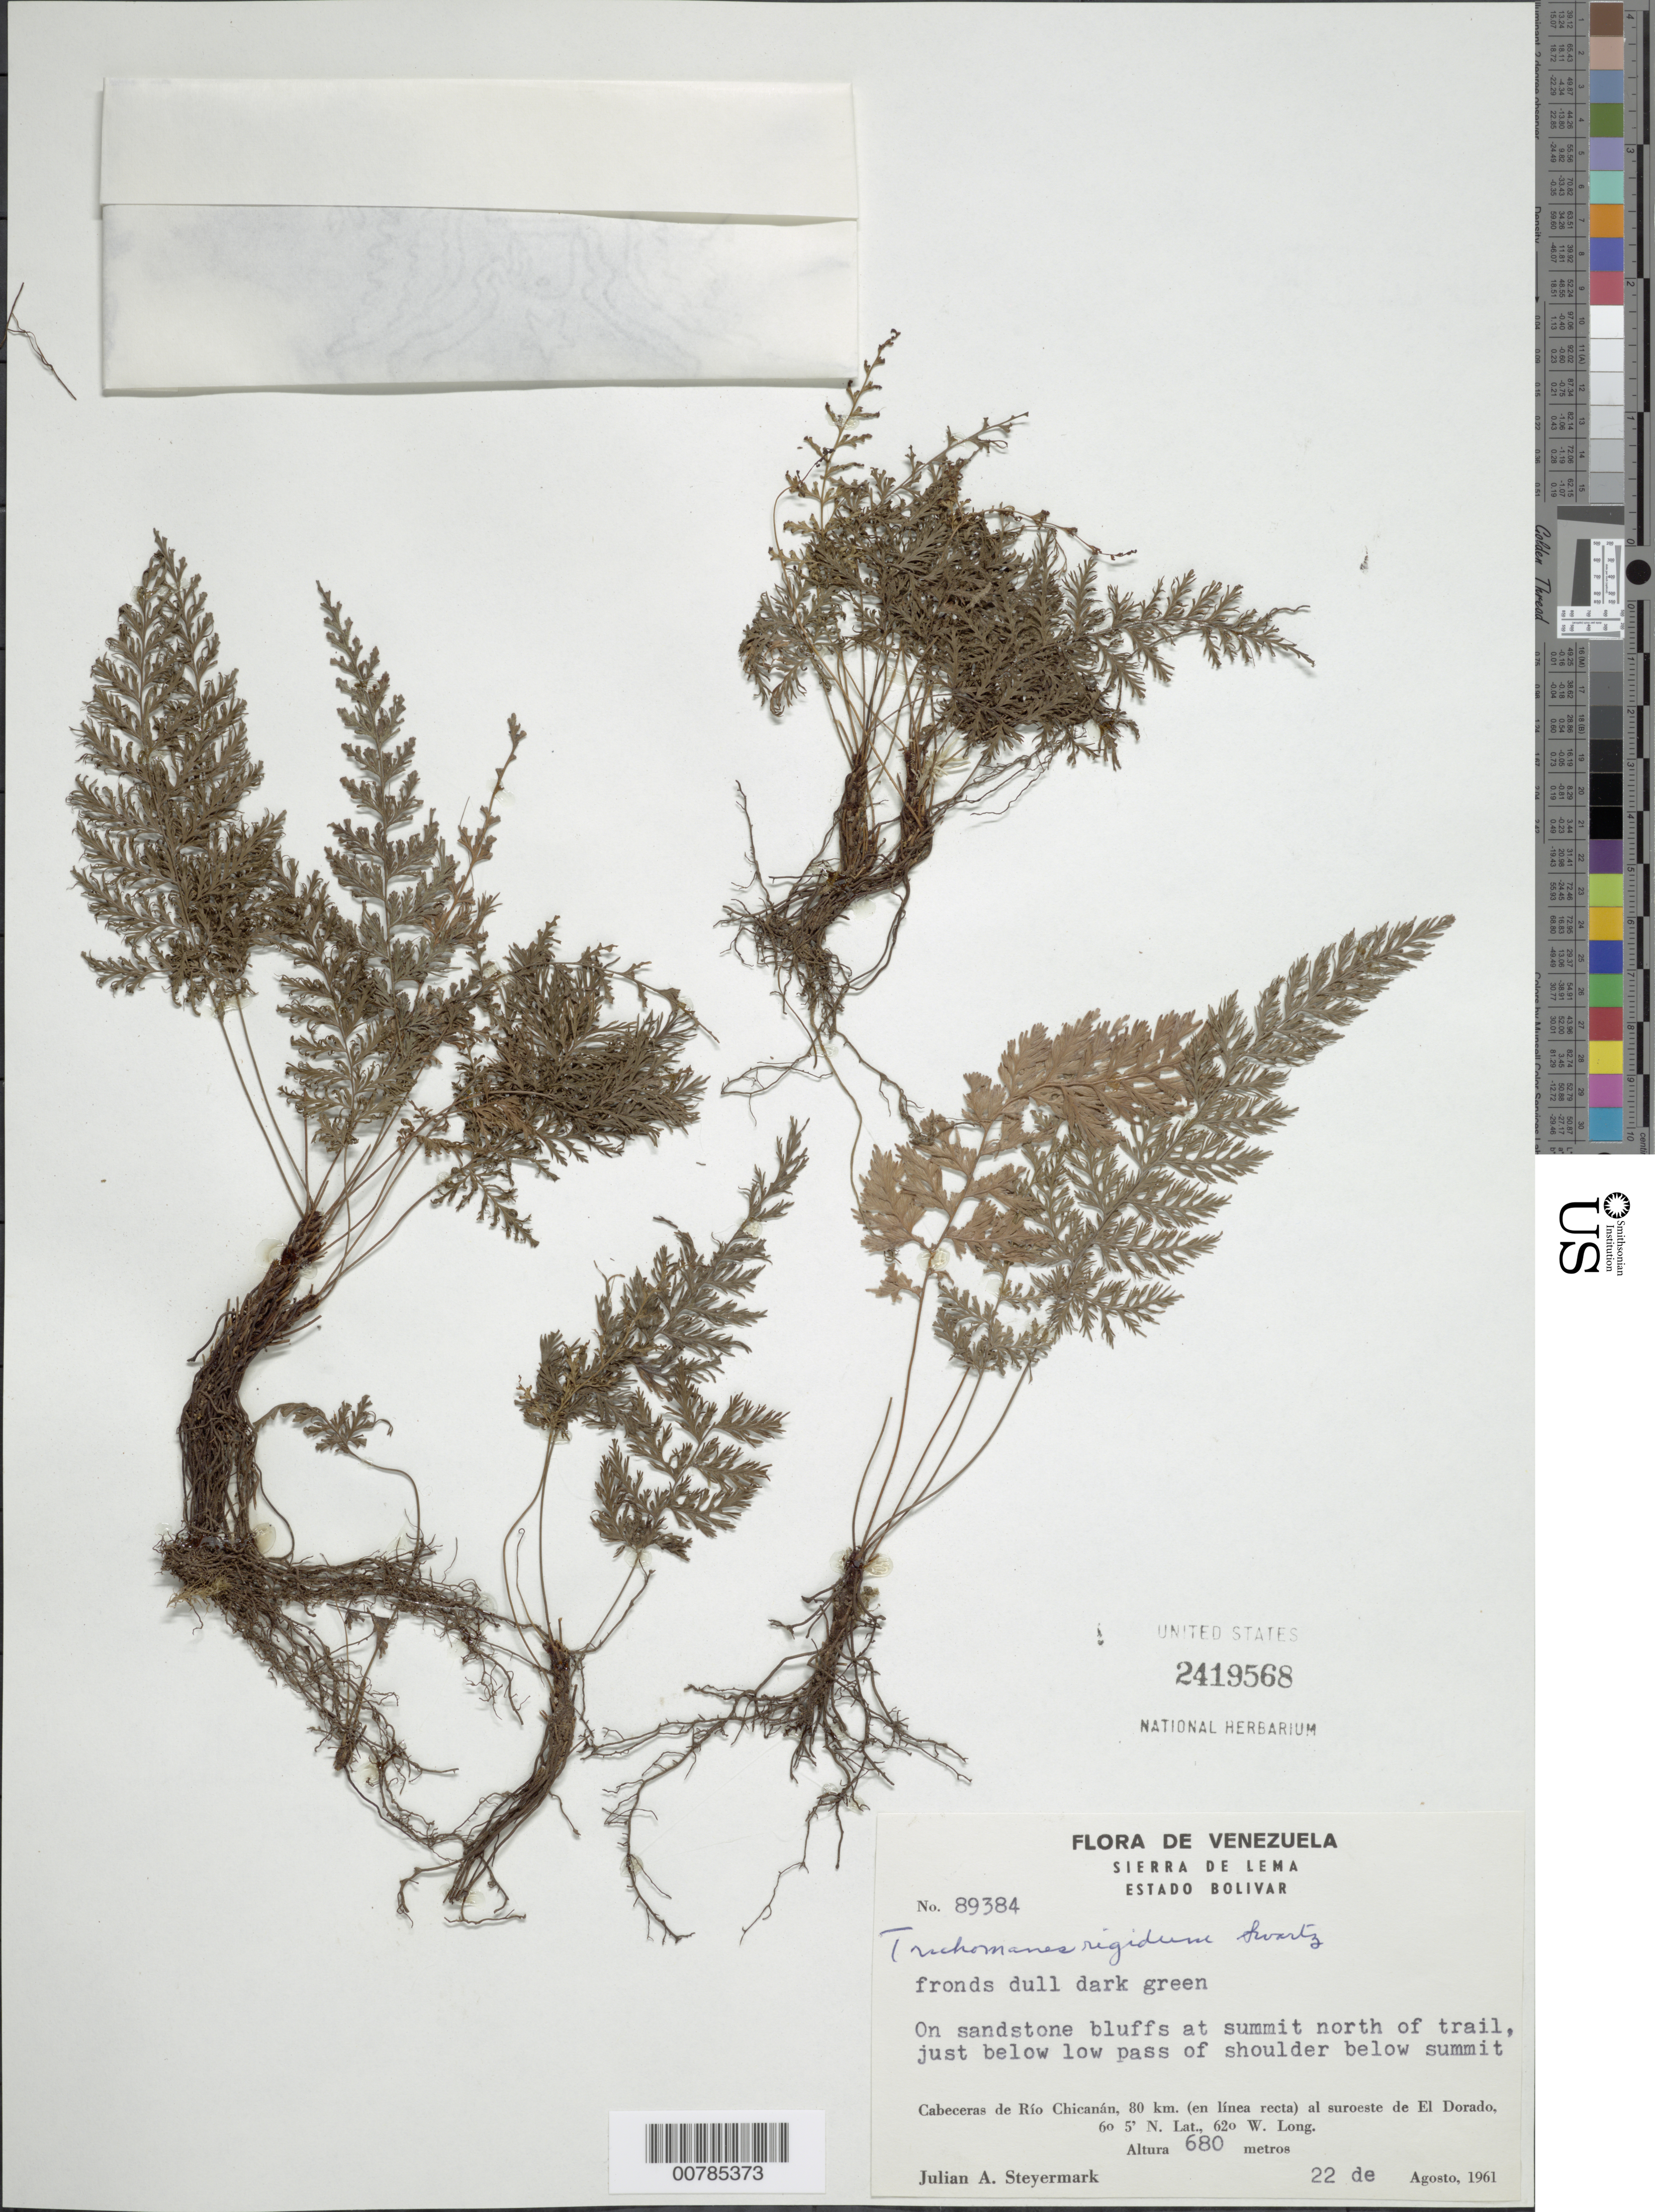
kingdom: Plantae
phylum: Tracheophyta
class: Polypodiopsida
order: Hymenophyllales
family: Hymenophyllaceae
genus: Abrodictyum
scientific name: Abrodictyum rigidum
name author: (Sw.) Ebihara & Dubuisson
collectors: J. Steyermark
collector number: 89384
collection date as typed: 22-Aug-61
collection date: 1961-08-22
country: Venezuela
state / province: Bolívar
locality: Sierra de Lema; Cabeceras de Río Chicanán, 80 km (in a straight line) to southwest of El Dorado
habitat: Sandstone bluffs at summit N of trail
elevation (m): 680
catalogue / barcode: US 2419568